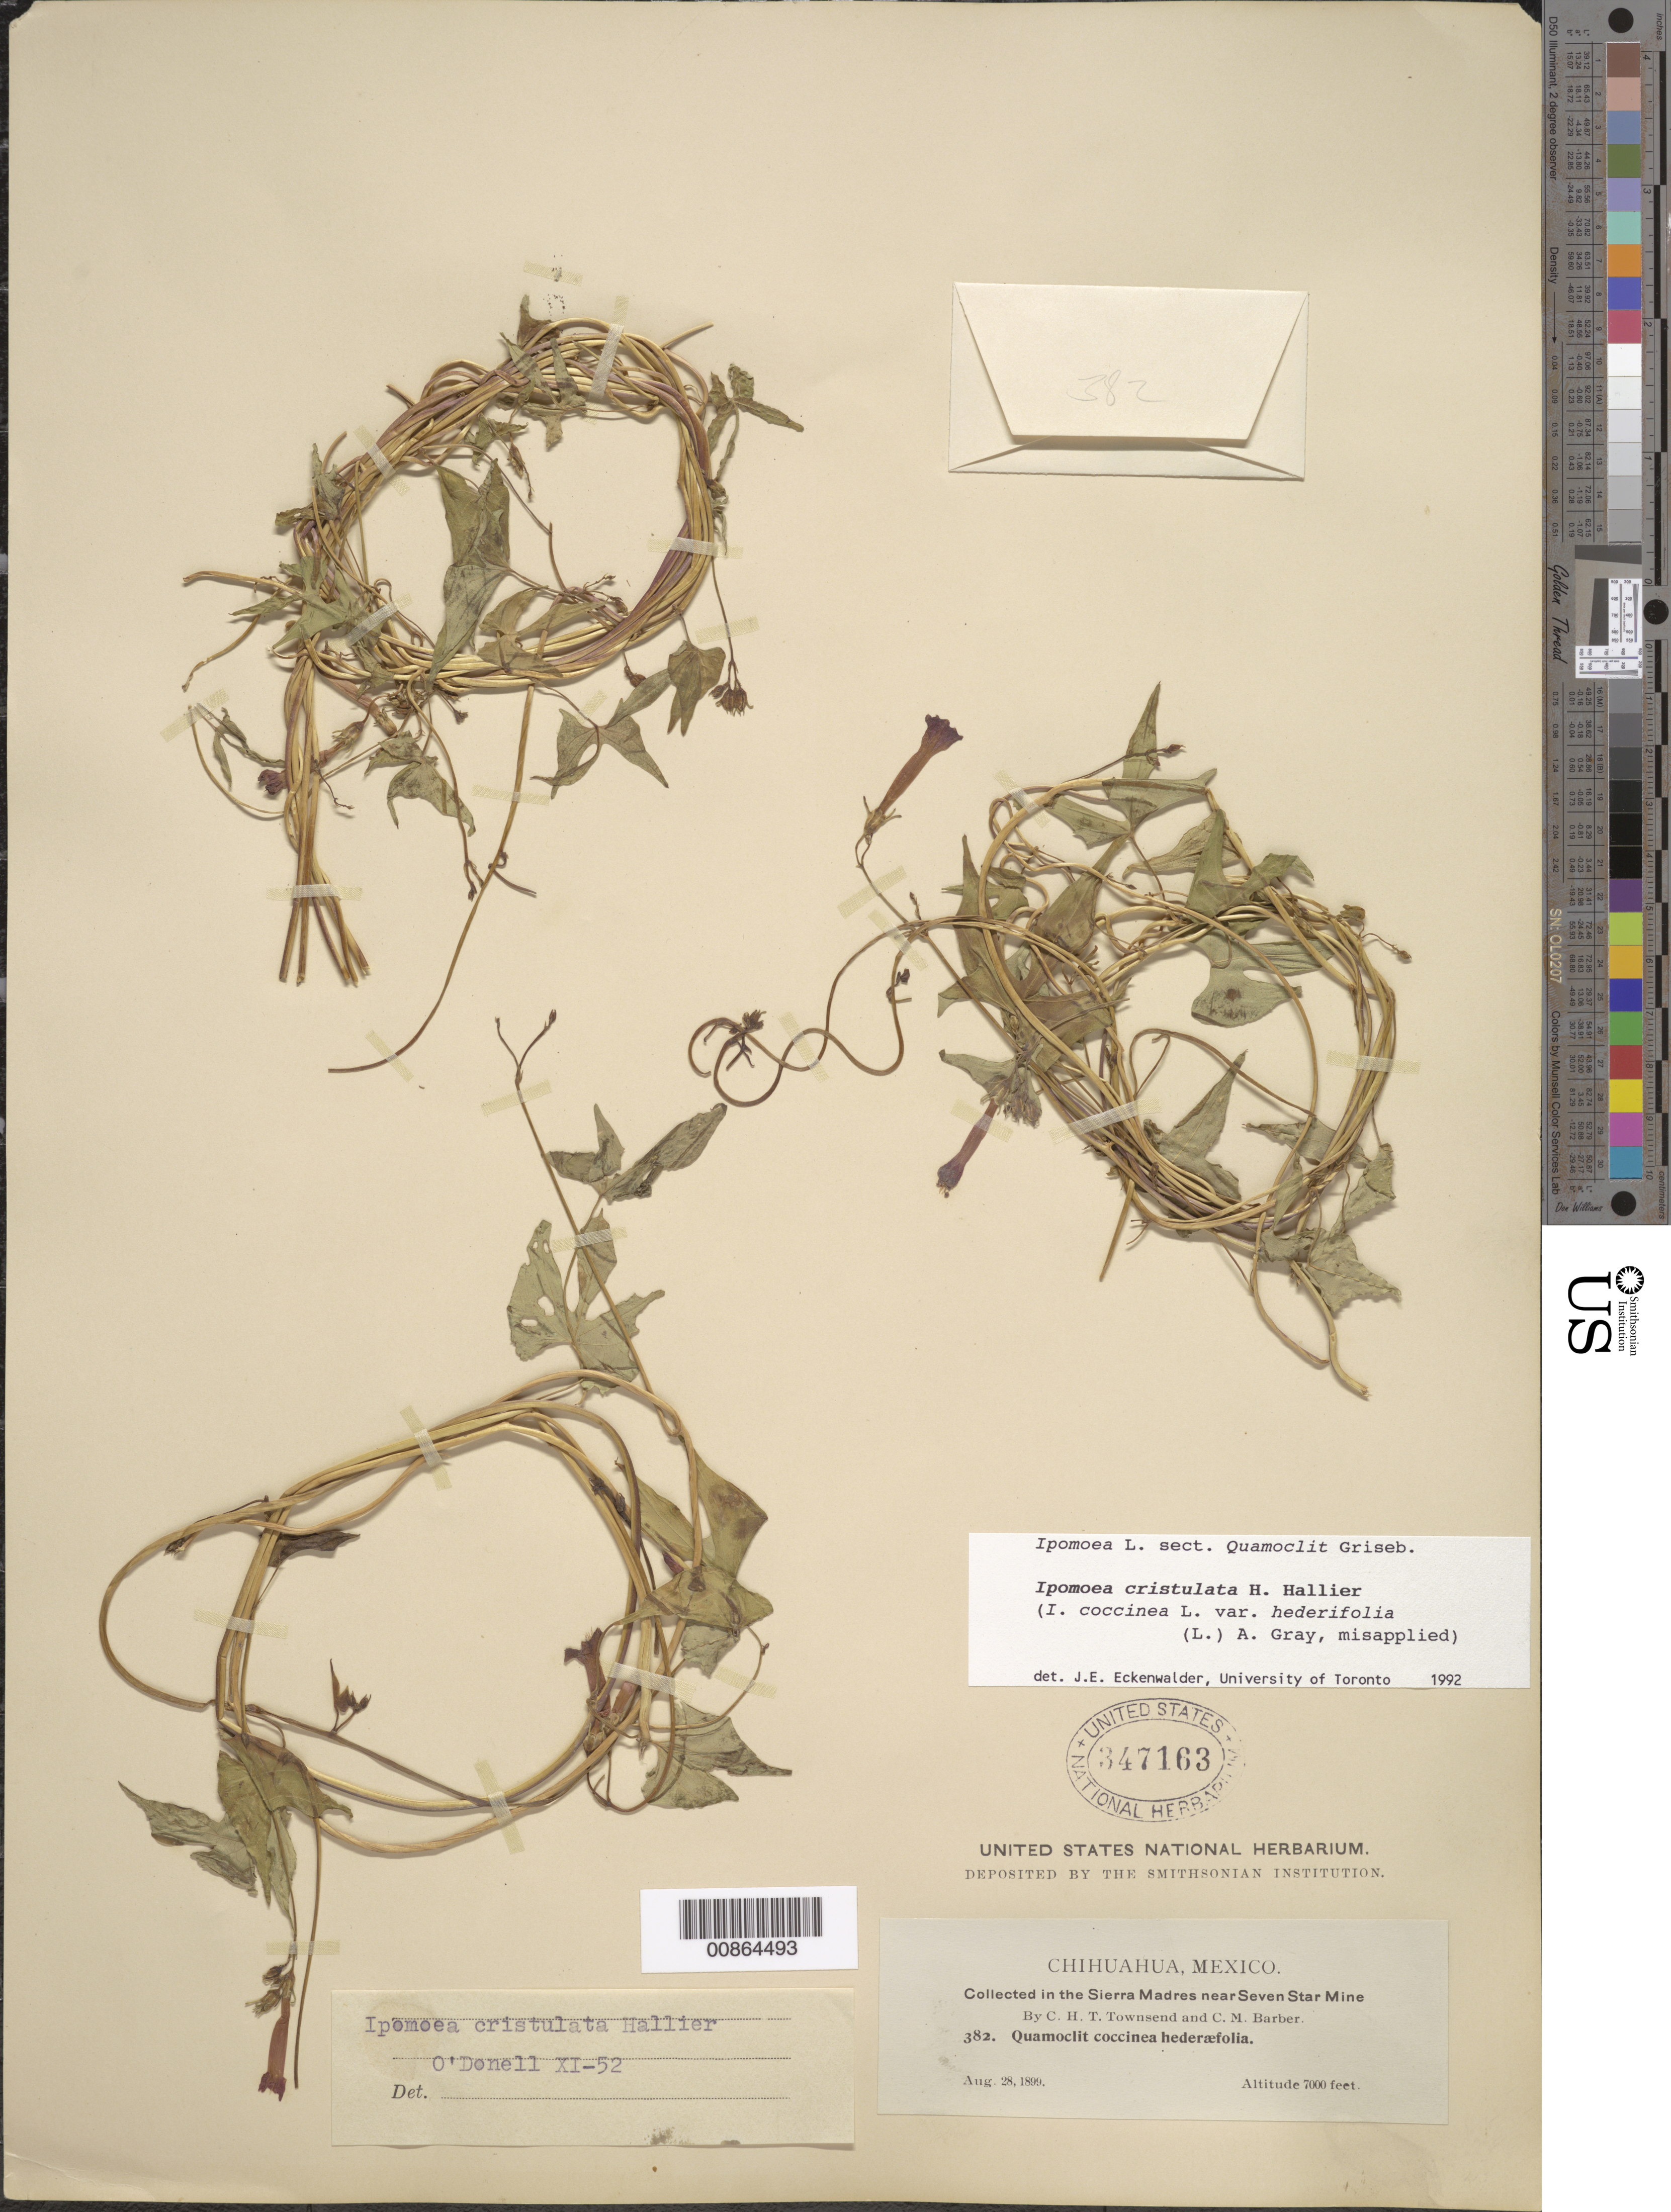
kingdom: Plantae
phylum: Tracheophyta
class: Magnoliopsida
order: Solanales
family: Convolvulaceae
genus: Ipomoea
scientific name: Ipomoea cristulata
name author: Hallier f.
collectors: C. H. T. Townsend & C. Barber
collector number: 382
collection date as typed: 28 Aug 1899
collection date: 1899-08-28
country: Mexico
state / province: Chihuahua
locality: Sierra Madre near Seven Star Mine.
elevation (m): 2134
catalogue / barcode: US 347163